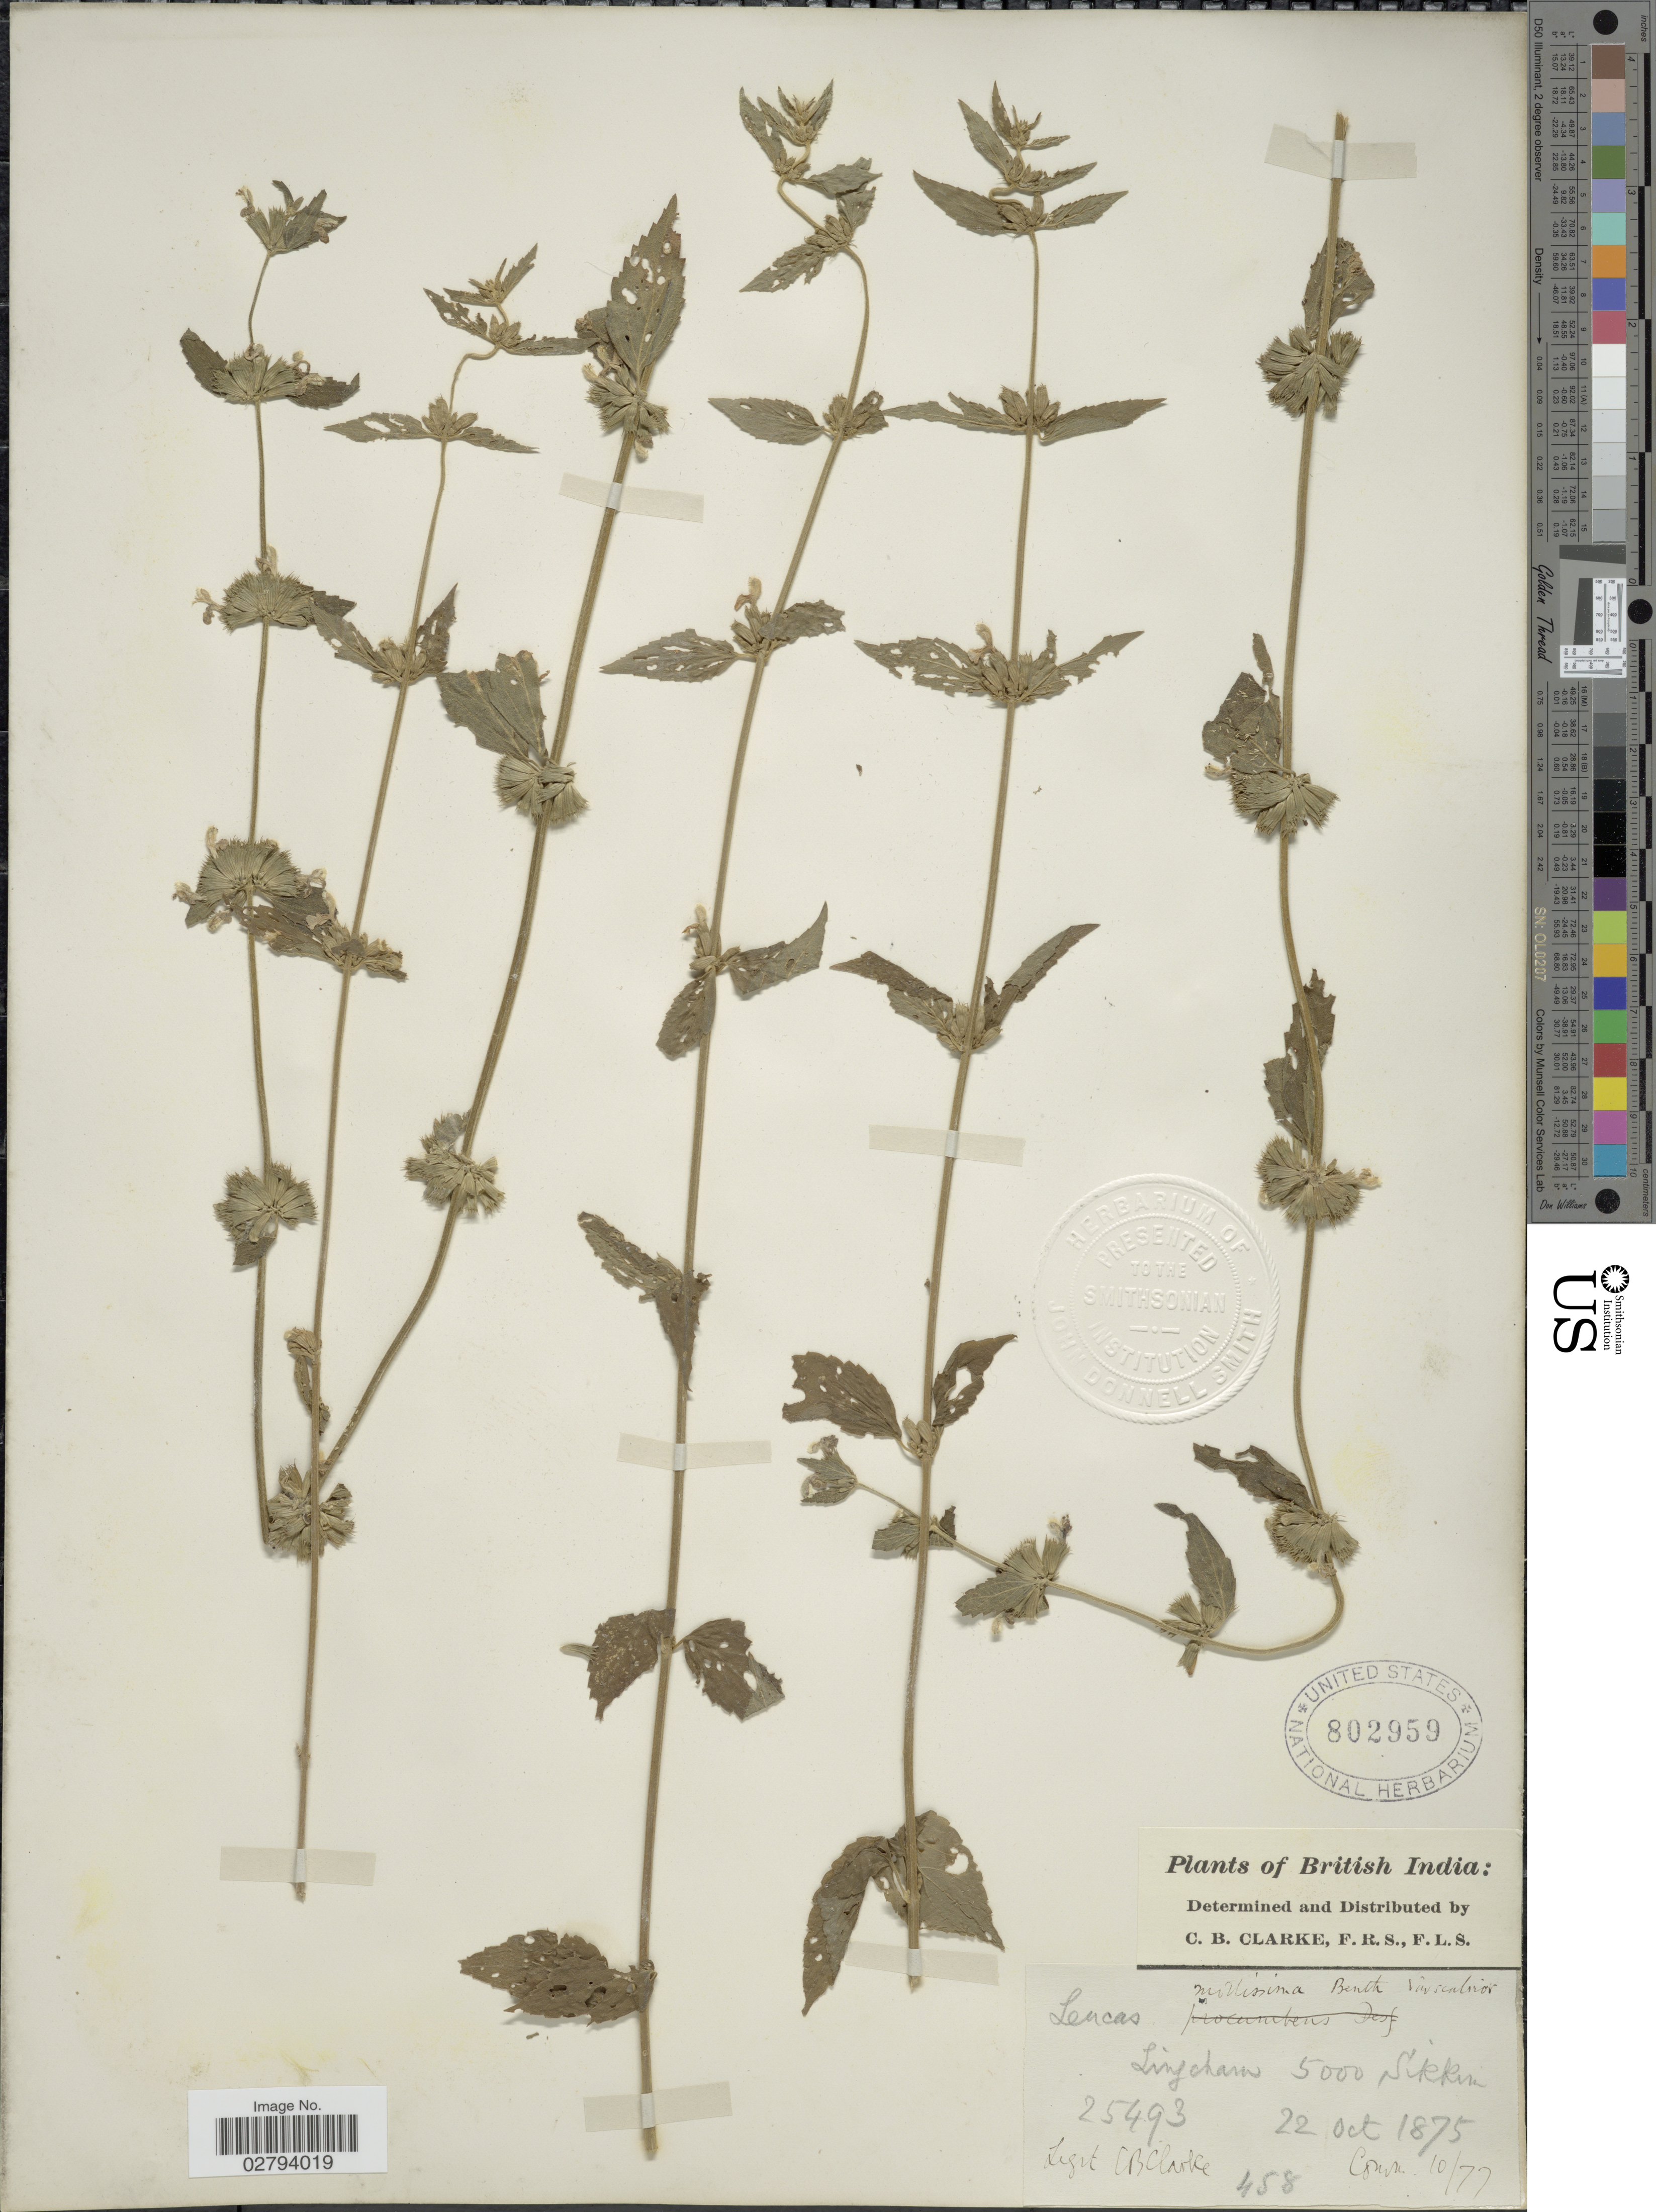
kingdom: Plantae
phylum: Tracheophyta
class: Magnoliopsida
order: Lamiales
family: Lamiaceae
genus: Leucas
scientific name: Leucas mollissima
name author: Gürke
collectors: C. B. Clarke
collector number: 458/25493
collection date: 1875-10-22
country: India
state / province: Sikkim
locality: British India, Lingcham, Sikkim.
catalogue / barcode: US 802959